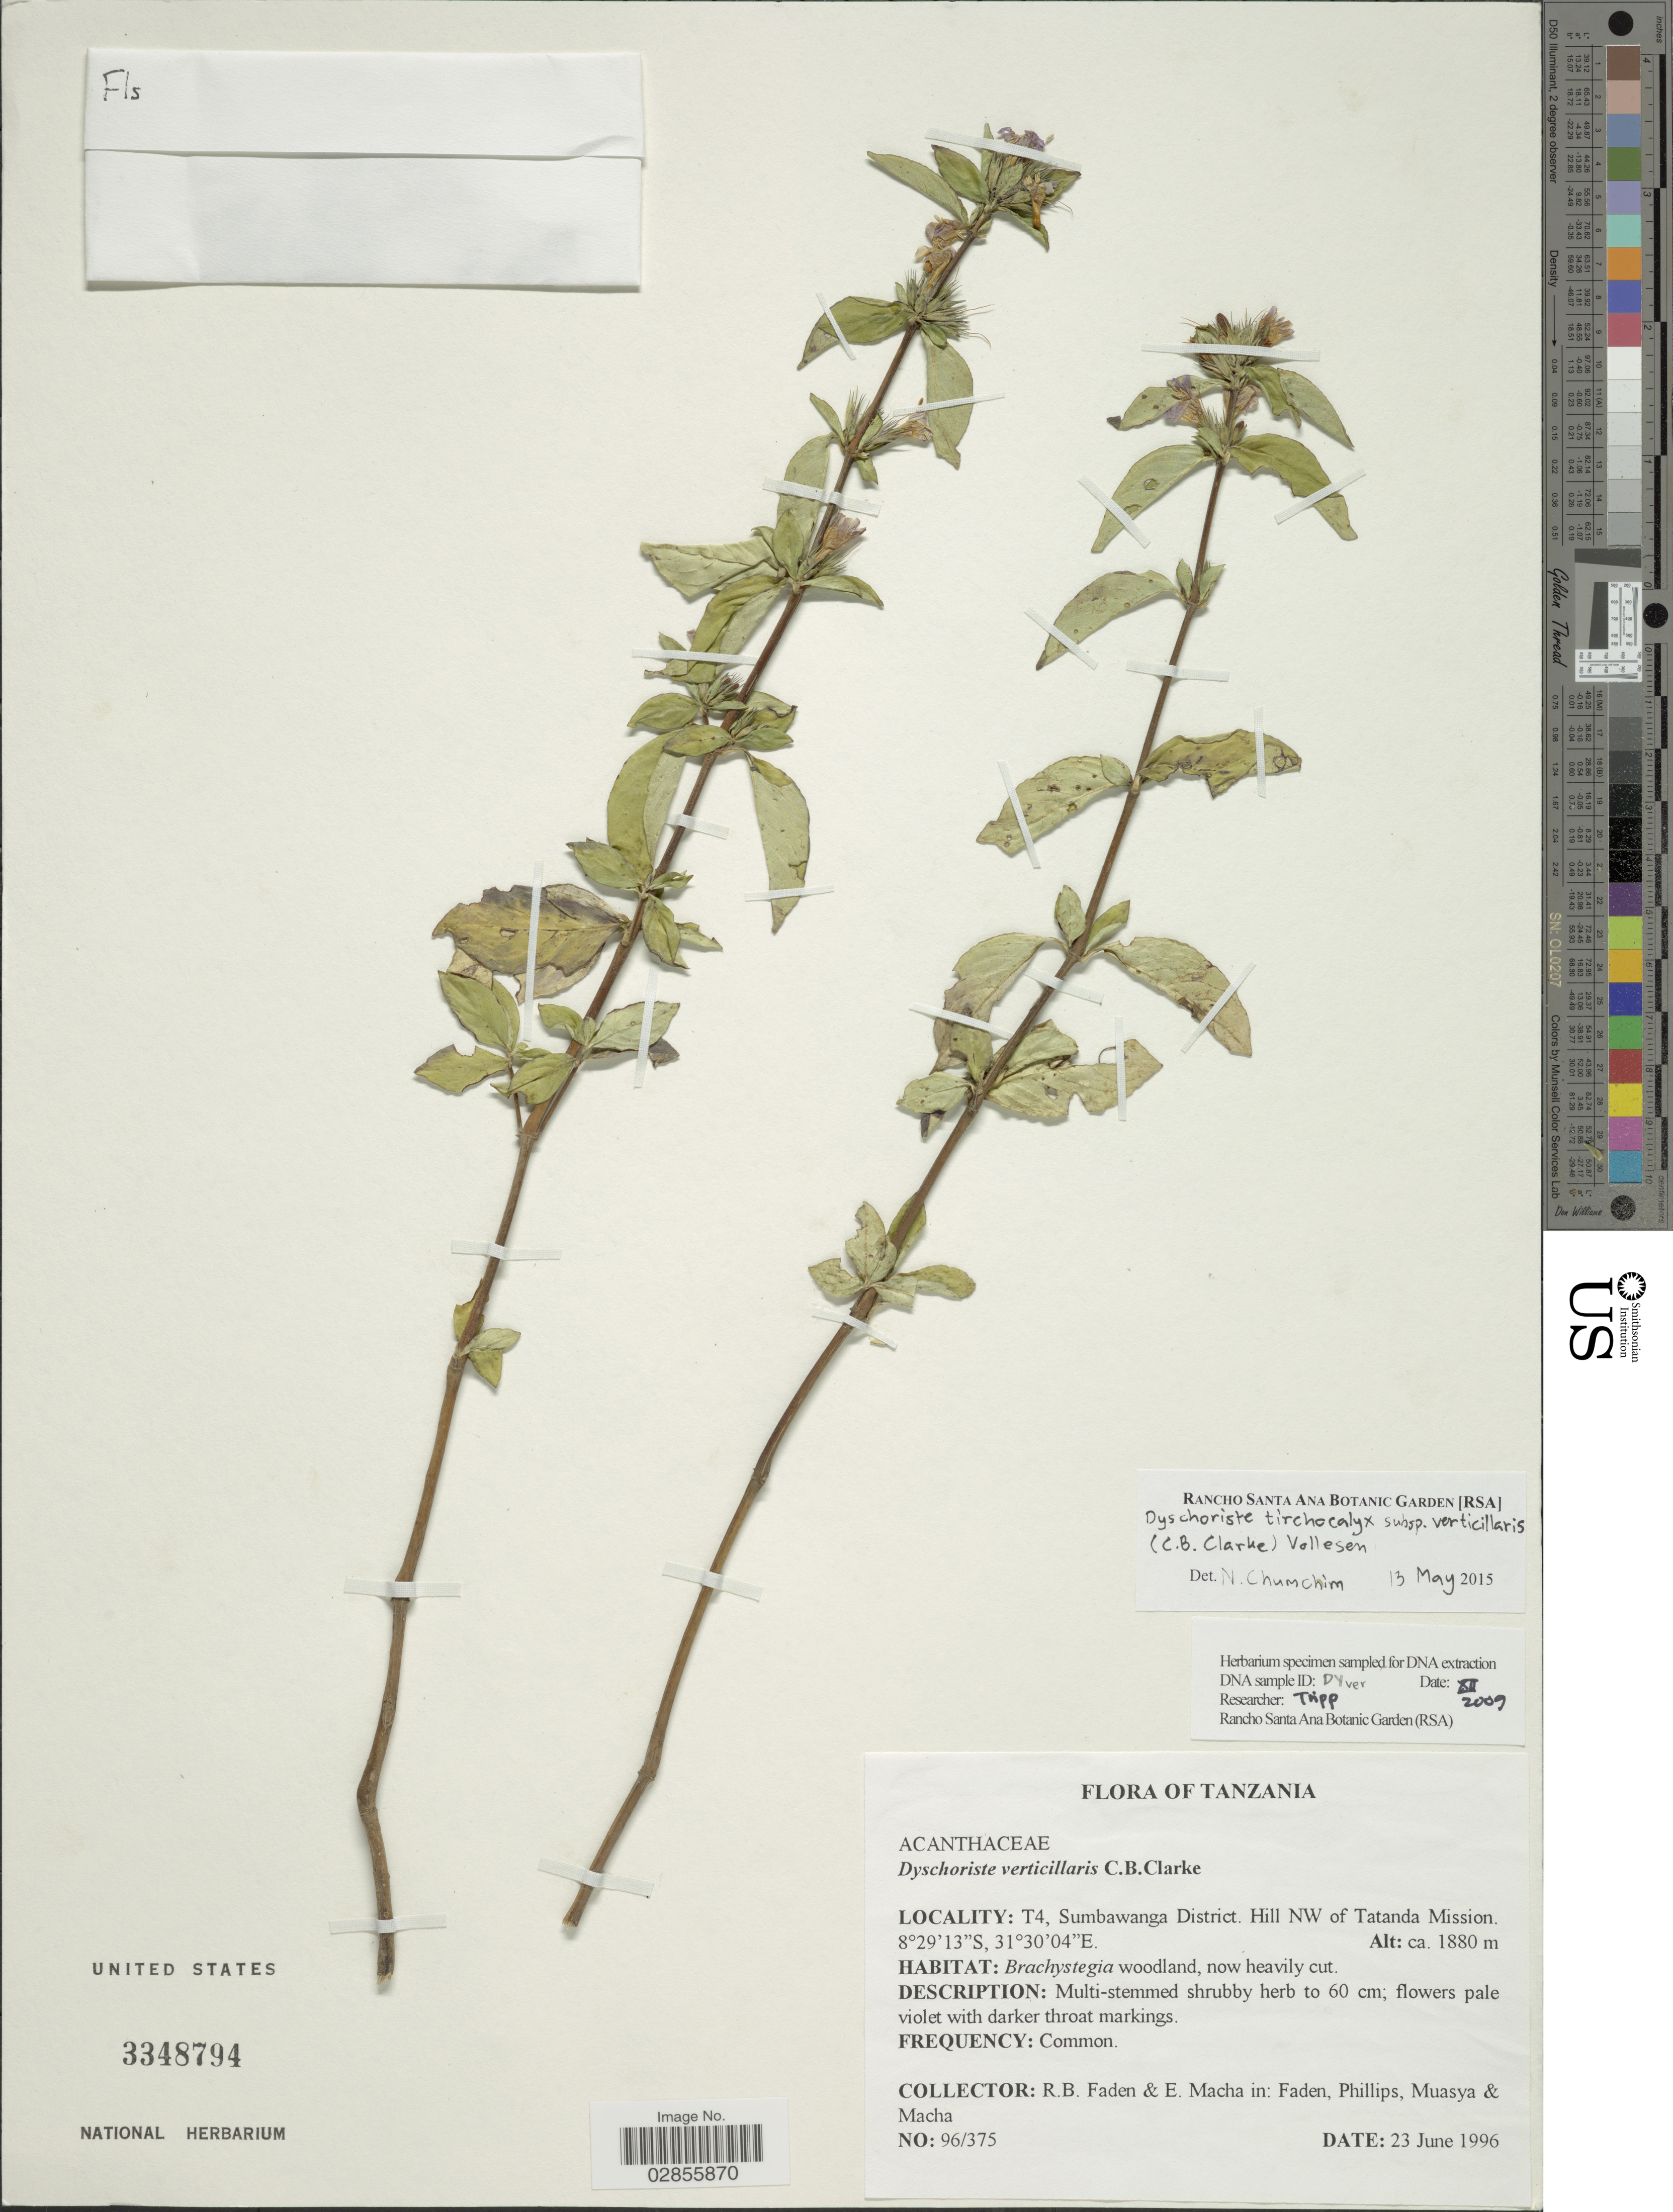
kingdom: Plantae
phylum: Tracheophyta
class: Magnoliopsida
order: Lamiales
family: Acanthaceae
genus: Dyschoriste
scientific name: Dyschoriste trichocalyx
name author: Lindau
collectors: R. B. Faden & E. Macha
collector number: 96/375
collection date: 1996-06-23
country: Tanzania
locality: T4, Sumbawanga District. Hill NW of Tatanda Mission.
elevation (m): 1880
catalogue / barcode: US 3348794